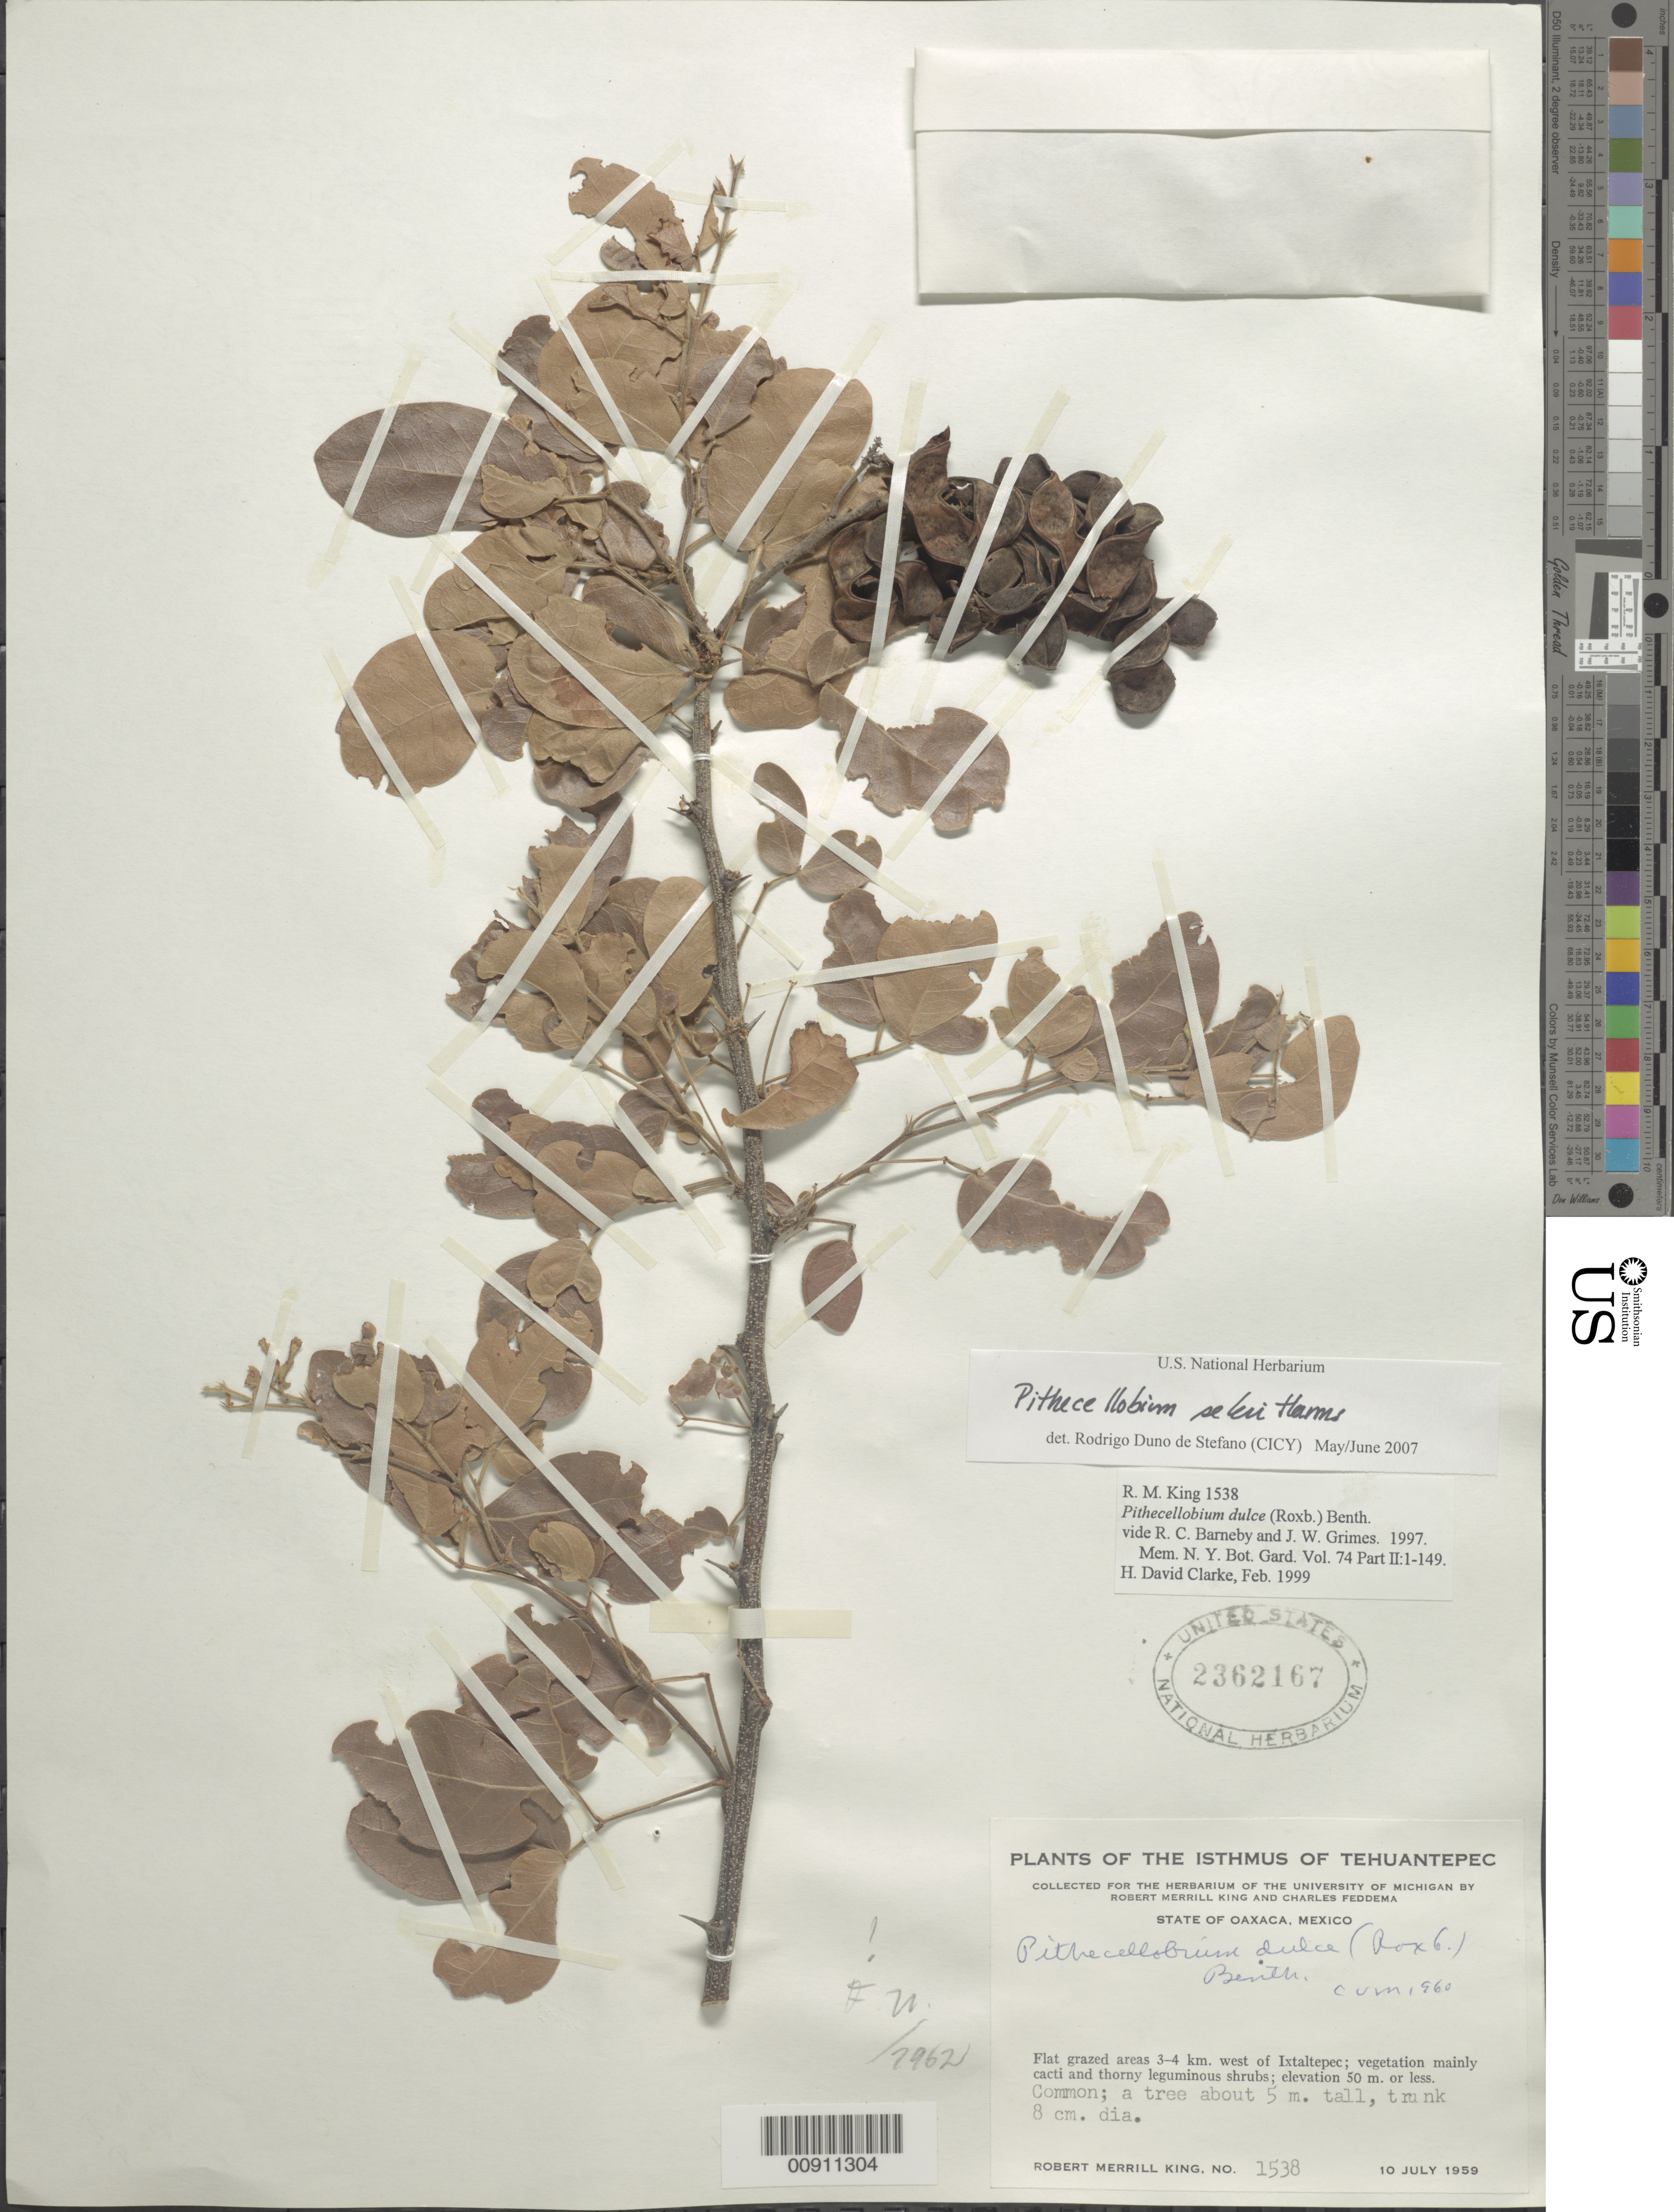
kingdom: Plantae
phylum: Tracheophyta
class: Magnoliopsida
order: Fabales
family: Fabaceae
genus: Pithecellobium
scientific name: Pithecellobium seleri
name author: Harms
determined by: Duno de Stefano, R.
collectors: R. M. King & C. Feddema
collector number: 1538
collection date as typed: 10 Jul 1959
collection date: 1959-07-10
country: Mexico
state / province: Oaxaca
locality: Flat grazed areas 3-4 km. west of Ixtaltepec.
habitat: Flat grazed areas; vegetation mainly cacti and thorny leguminous shrubs.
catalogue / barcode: US 2362167